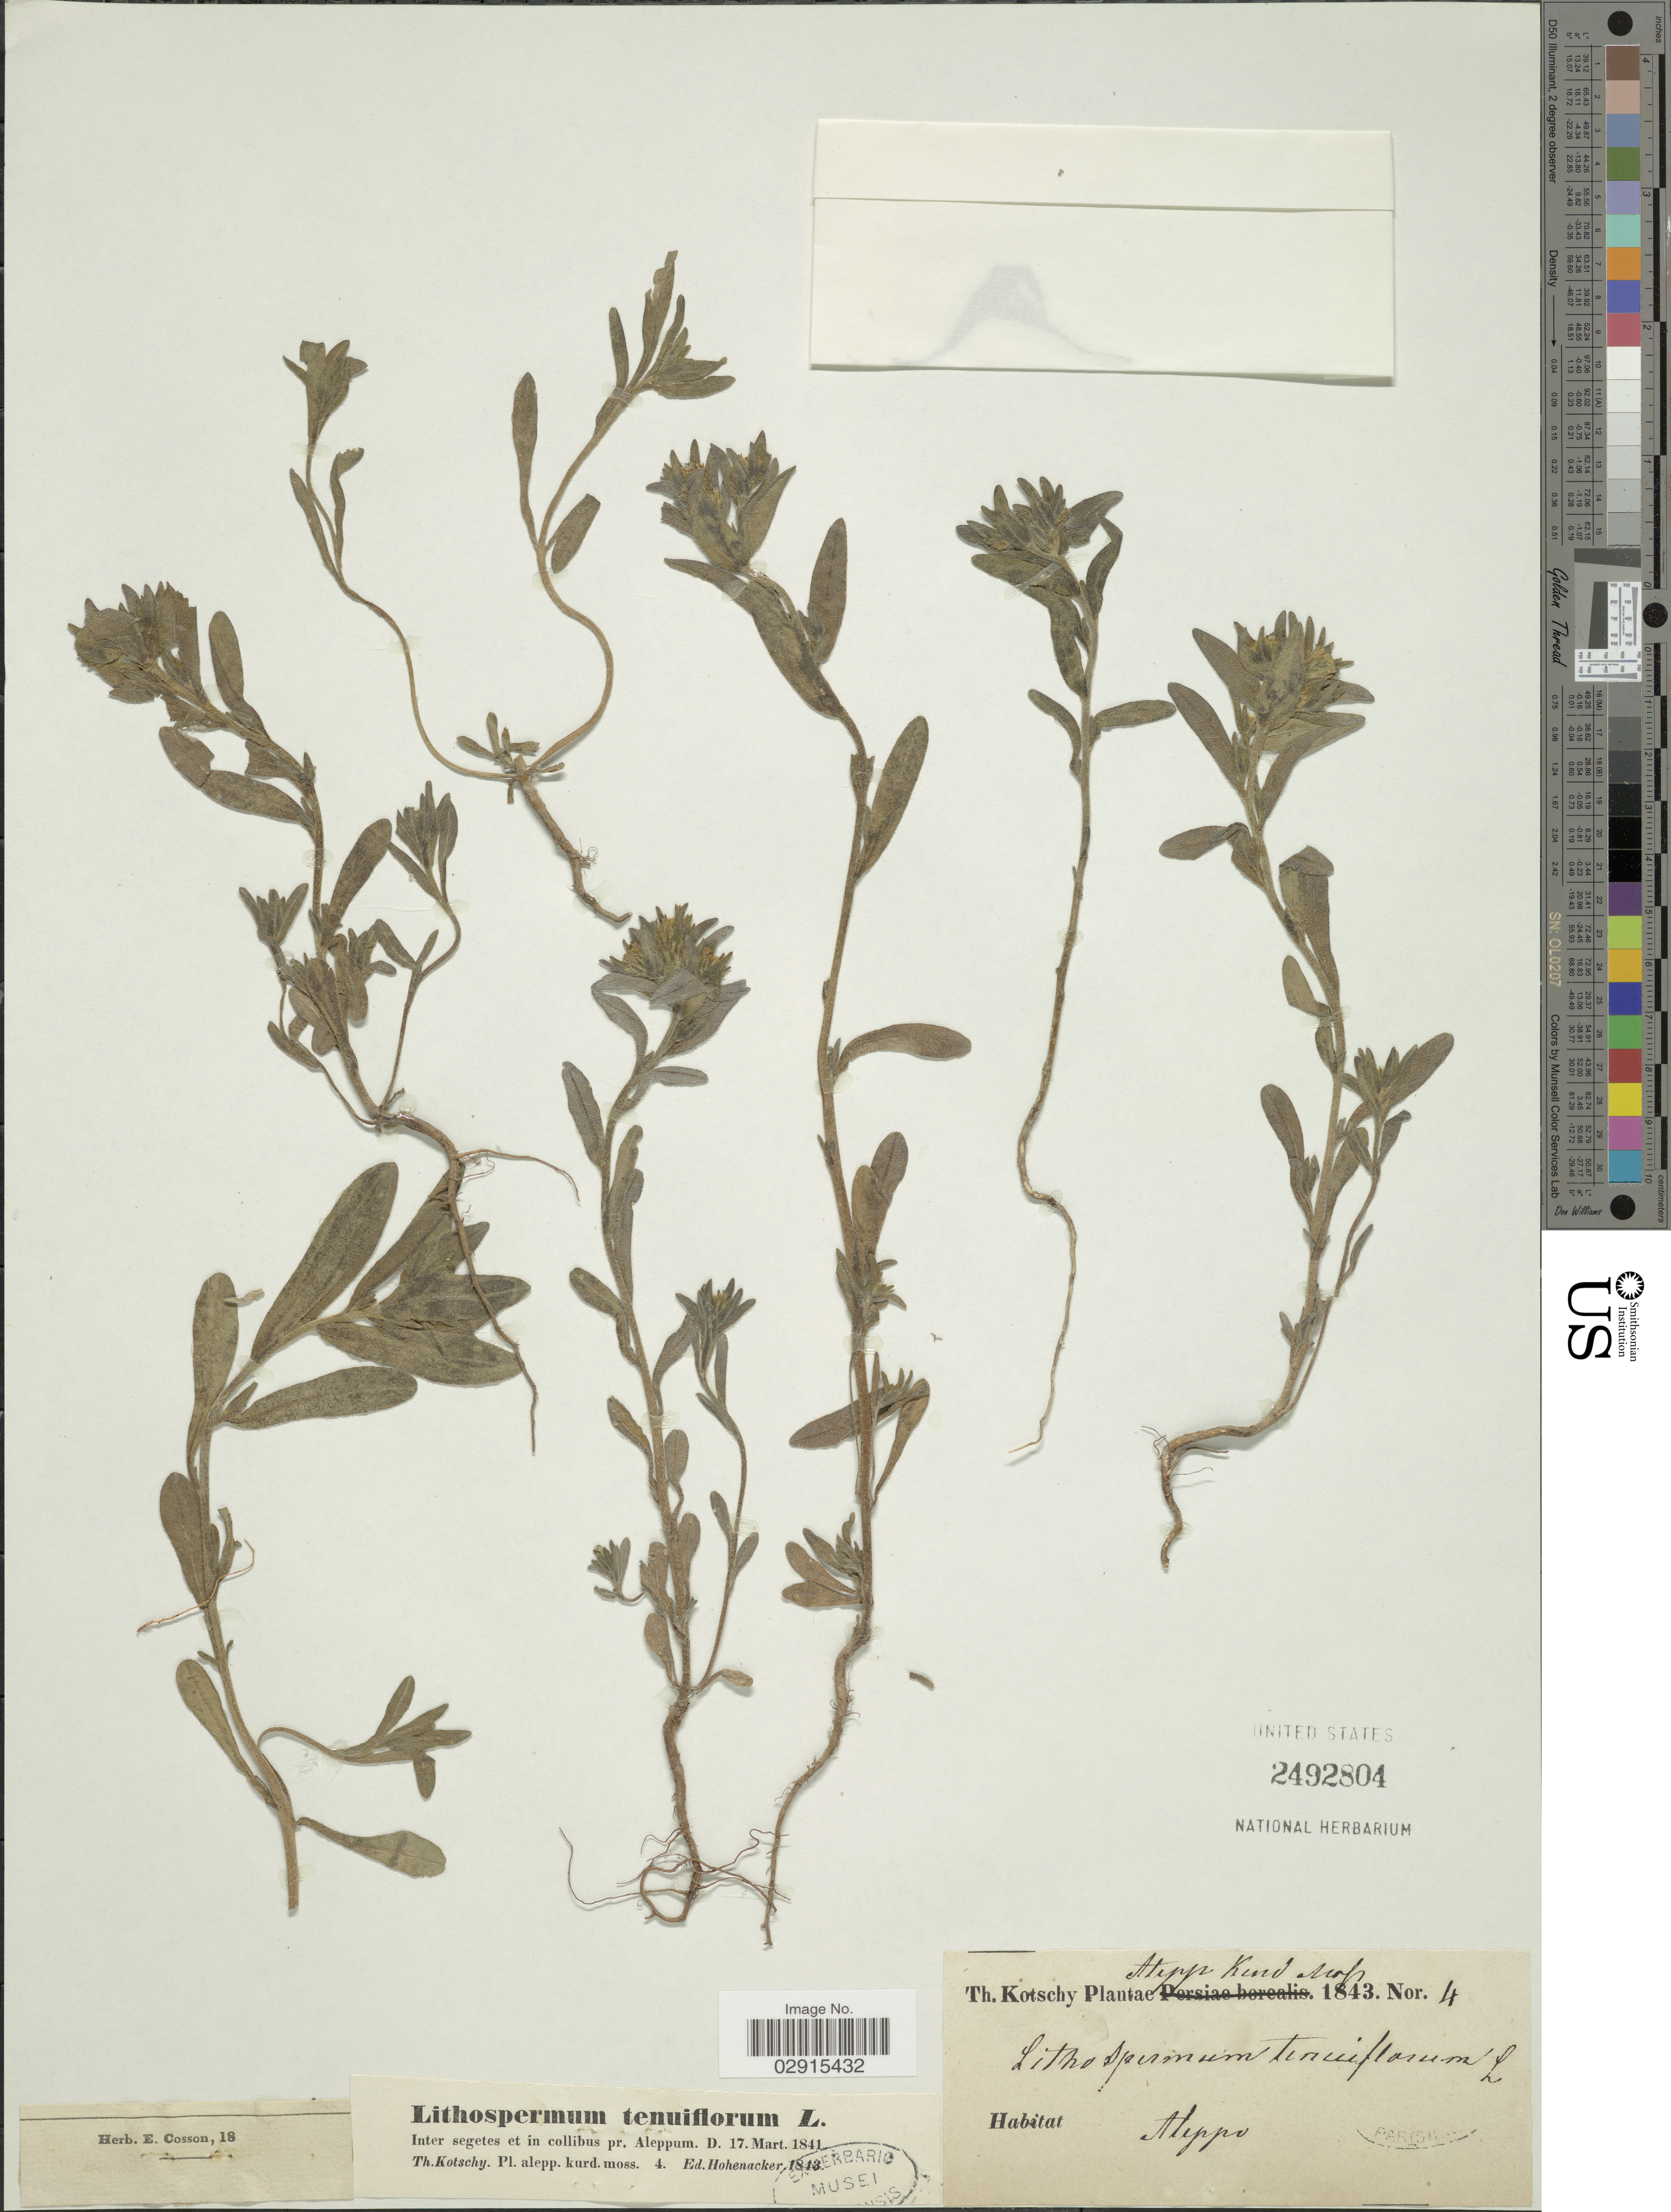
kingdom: Plantae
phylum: Tracheophyta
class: Magnoliopsida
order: Boraginales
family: Boraginaceae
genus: Lithospermum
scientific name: Lithospermum tenuiflorum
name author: L. f.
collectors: K. G. Kotschy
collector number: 4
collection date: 1841-03-17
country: Syria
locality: Inter segetes et in collibus pr. Allepum. Aleppo.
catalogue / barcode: US 2492804